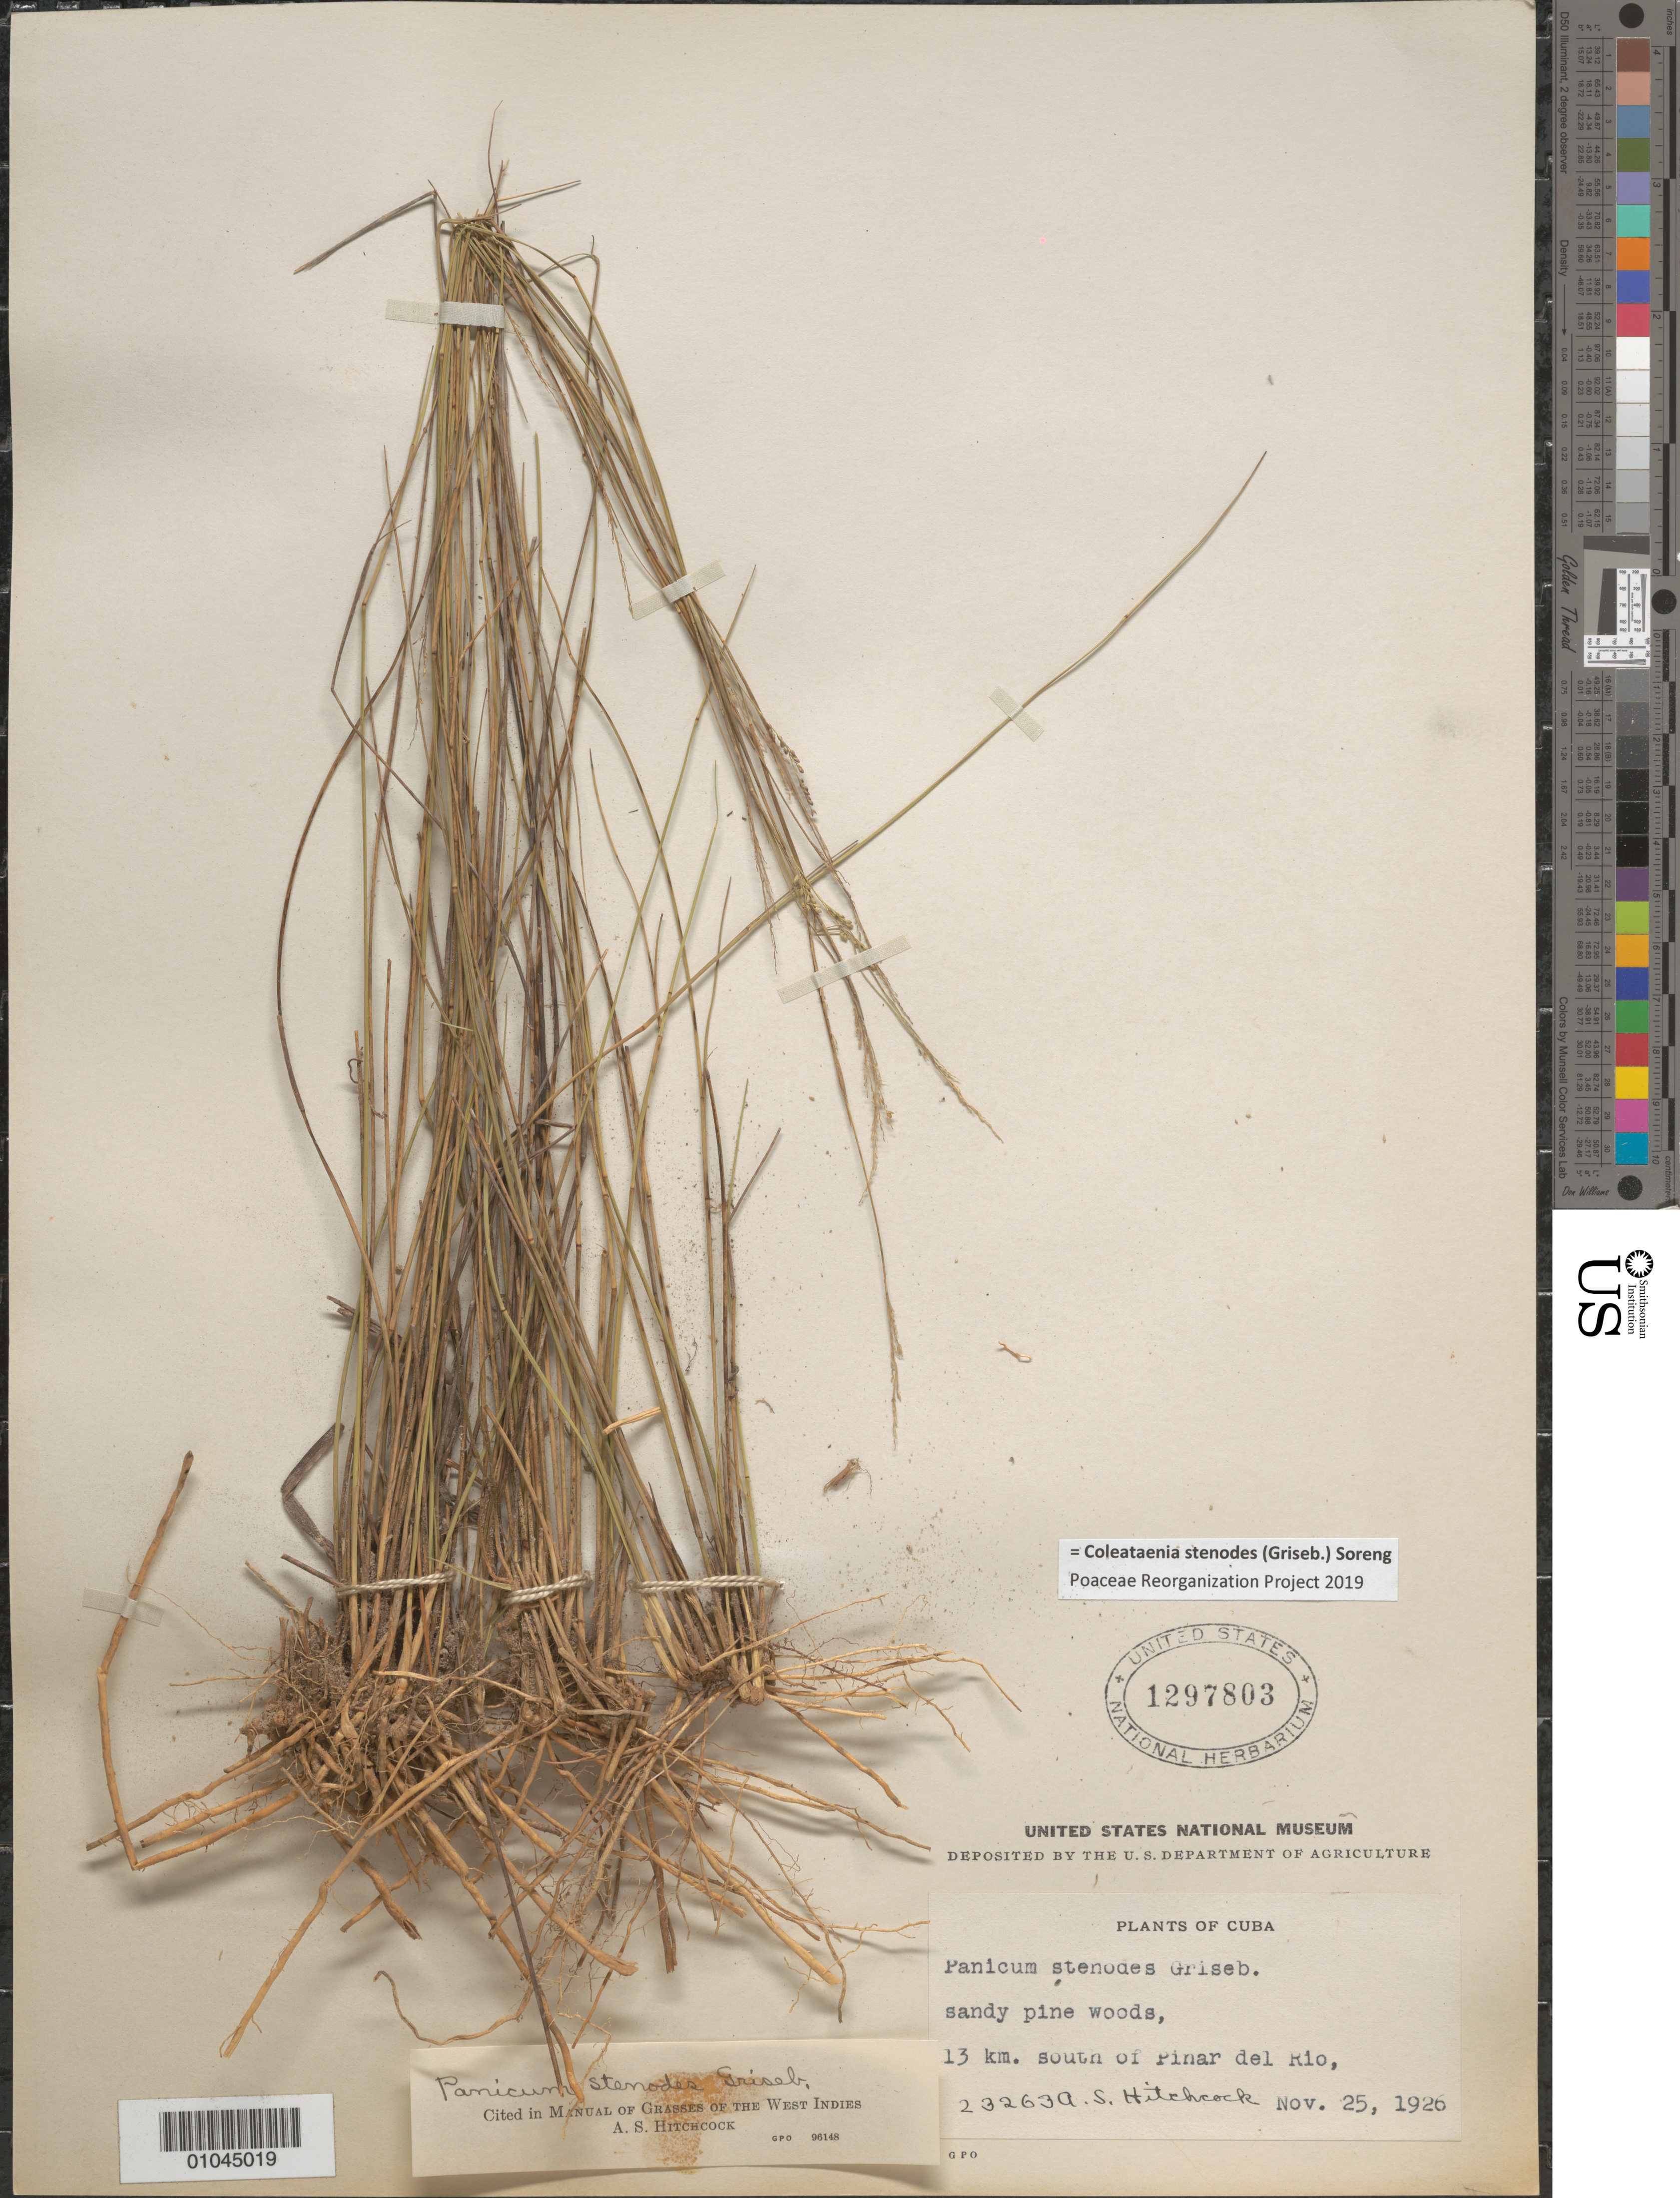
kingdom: Plantae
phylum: Tracheophyta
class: Liliopsida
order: Poales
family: Poaceae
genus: Panicum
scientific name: Panicum stenodes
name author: Griseb.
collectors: A. S. Hitchcock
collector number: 23263a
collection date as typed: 25 Nov 1926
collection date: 1926-11-25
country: Cuba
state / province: Pinar del Rio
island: Cuba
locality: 13 km S of Pinar del Rio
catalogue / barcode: US 1297803